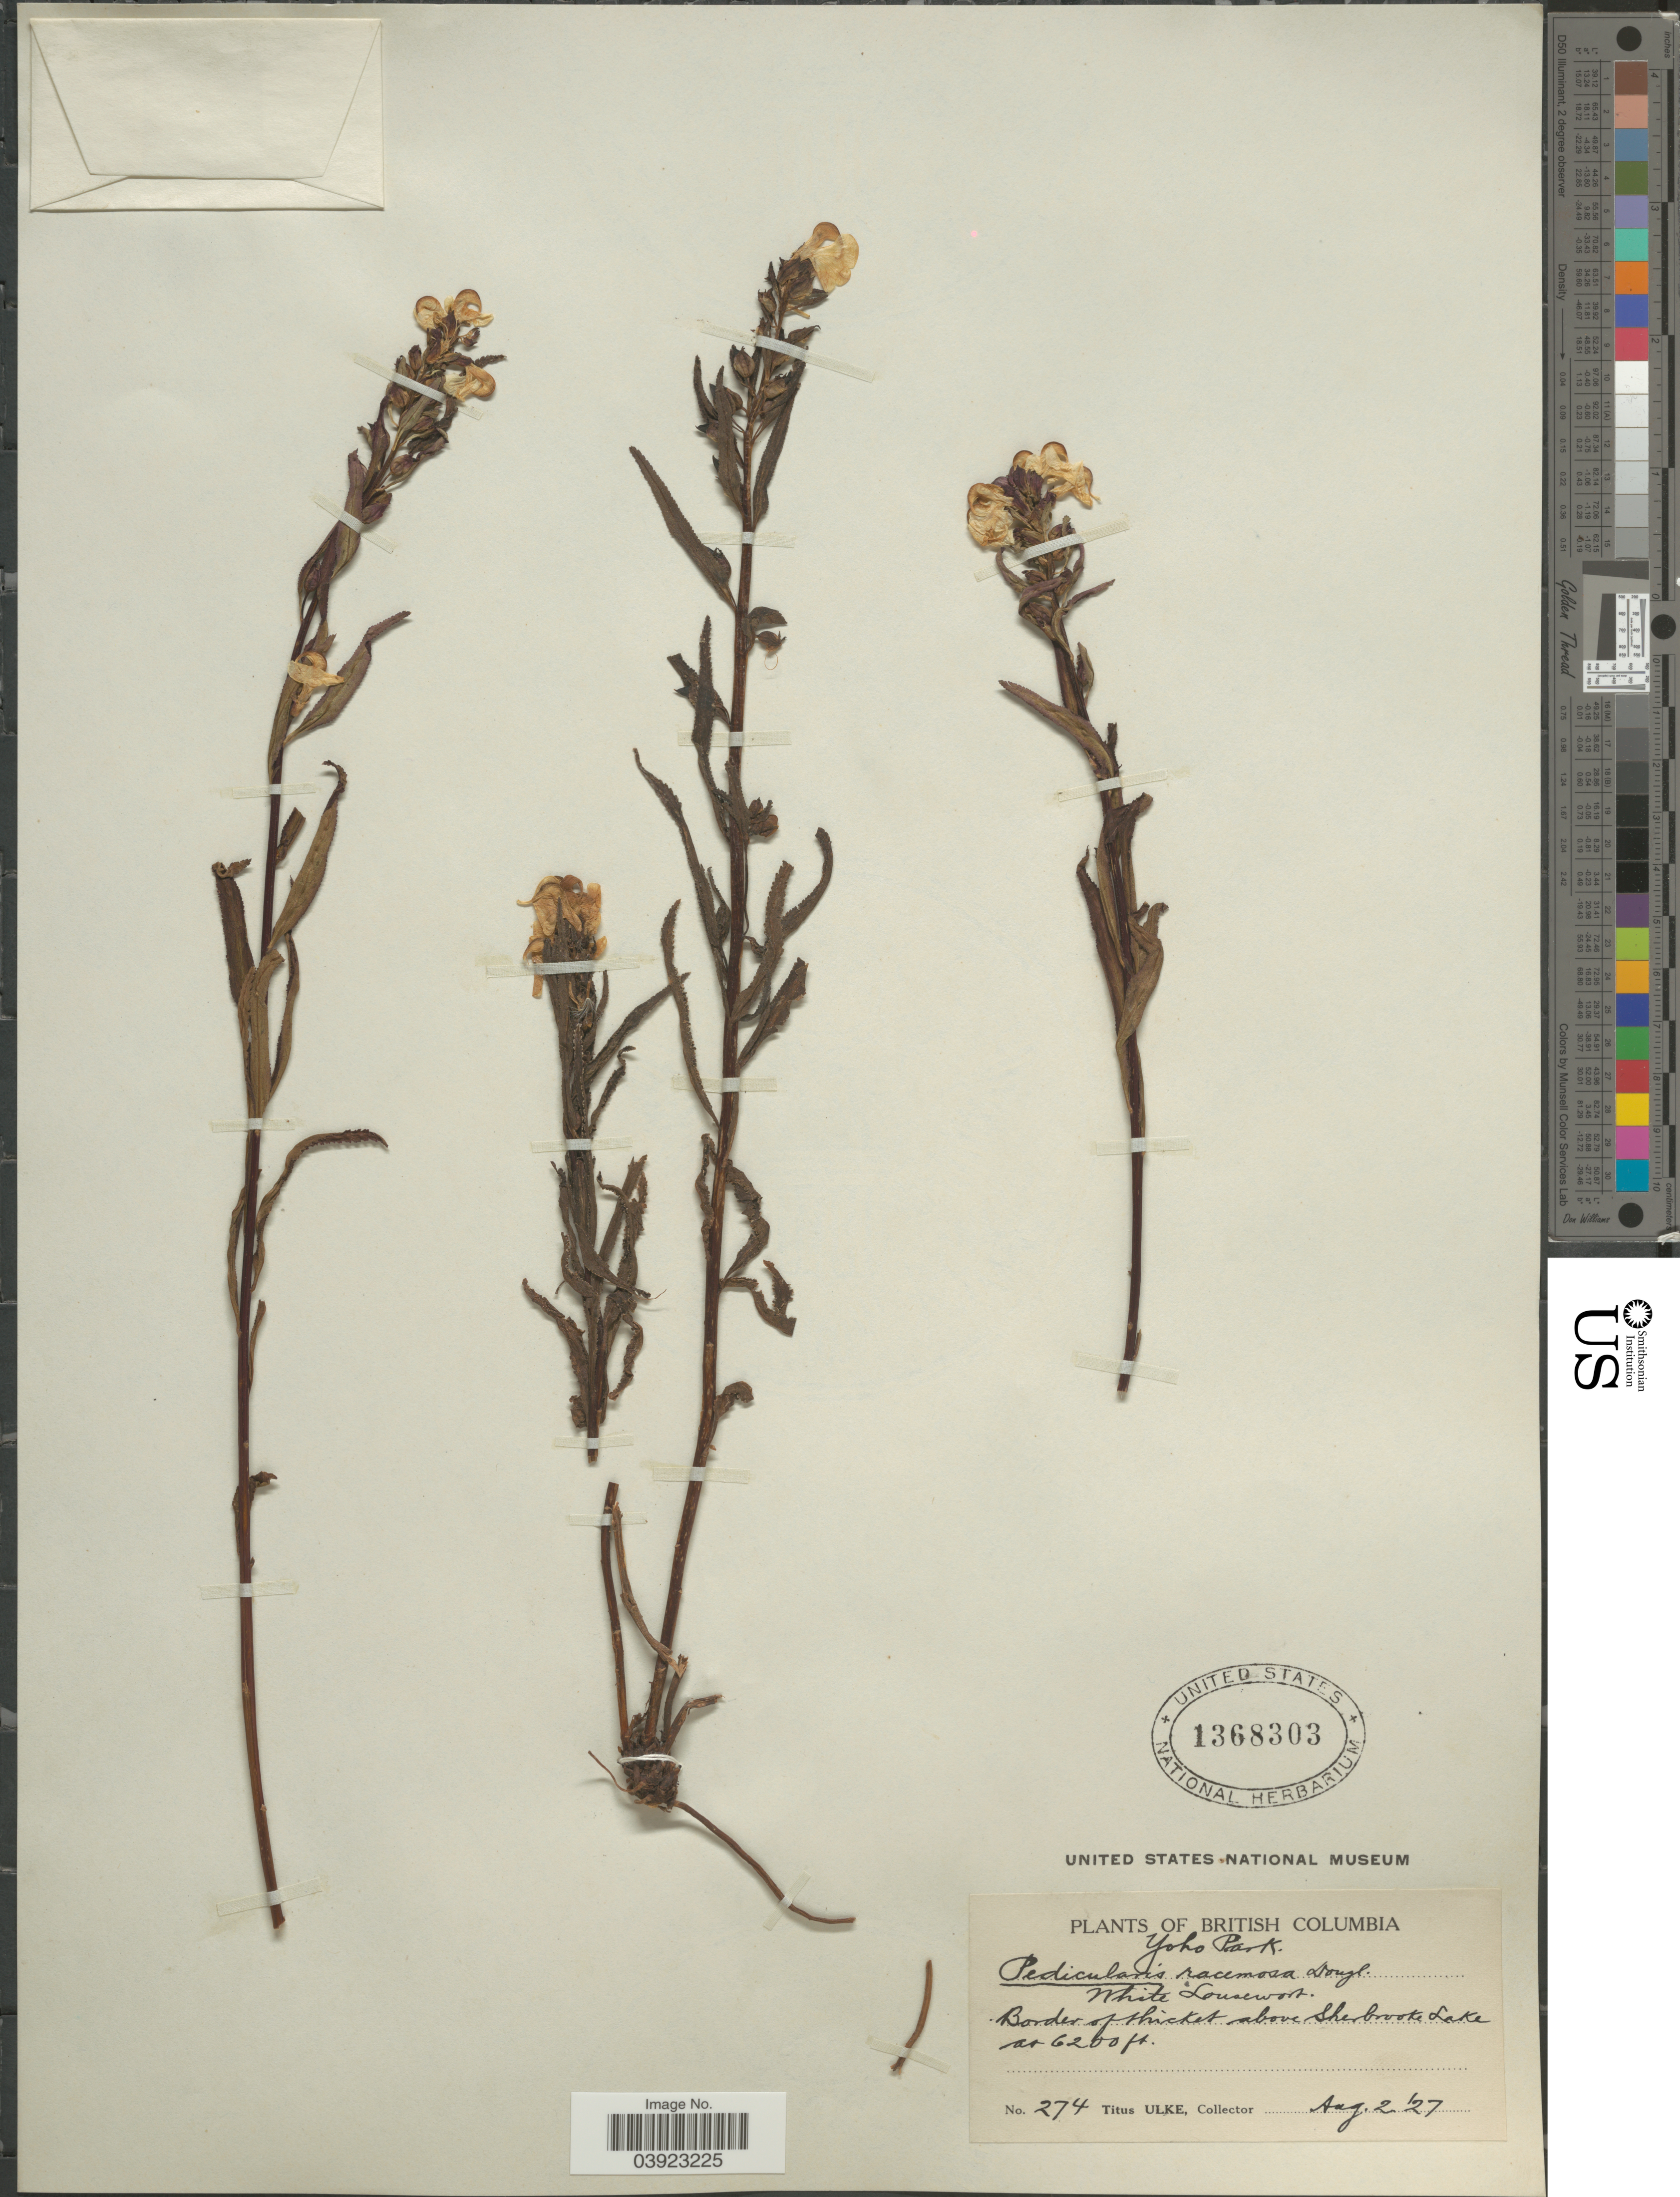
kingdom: Plantae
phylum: Tracheophyta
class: Magnoliopsida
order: Lamiales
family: Orobanchaceae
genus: Pedicularis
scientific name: Pedicularis racemosa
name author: Douglas ex Benth.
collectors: T. Ulke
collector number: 274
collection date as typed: Transcribed d/m/y: 2/8/27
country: Canada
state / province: British Columbia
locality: Yoho Park. Above Sherbrooke Lake.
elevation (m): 1890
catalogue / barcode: US 1368303